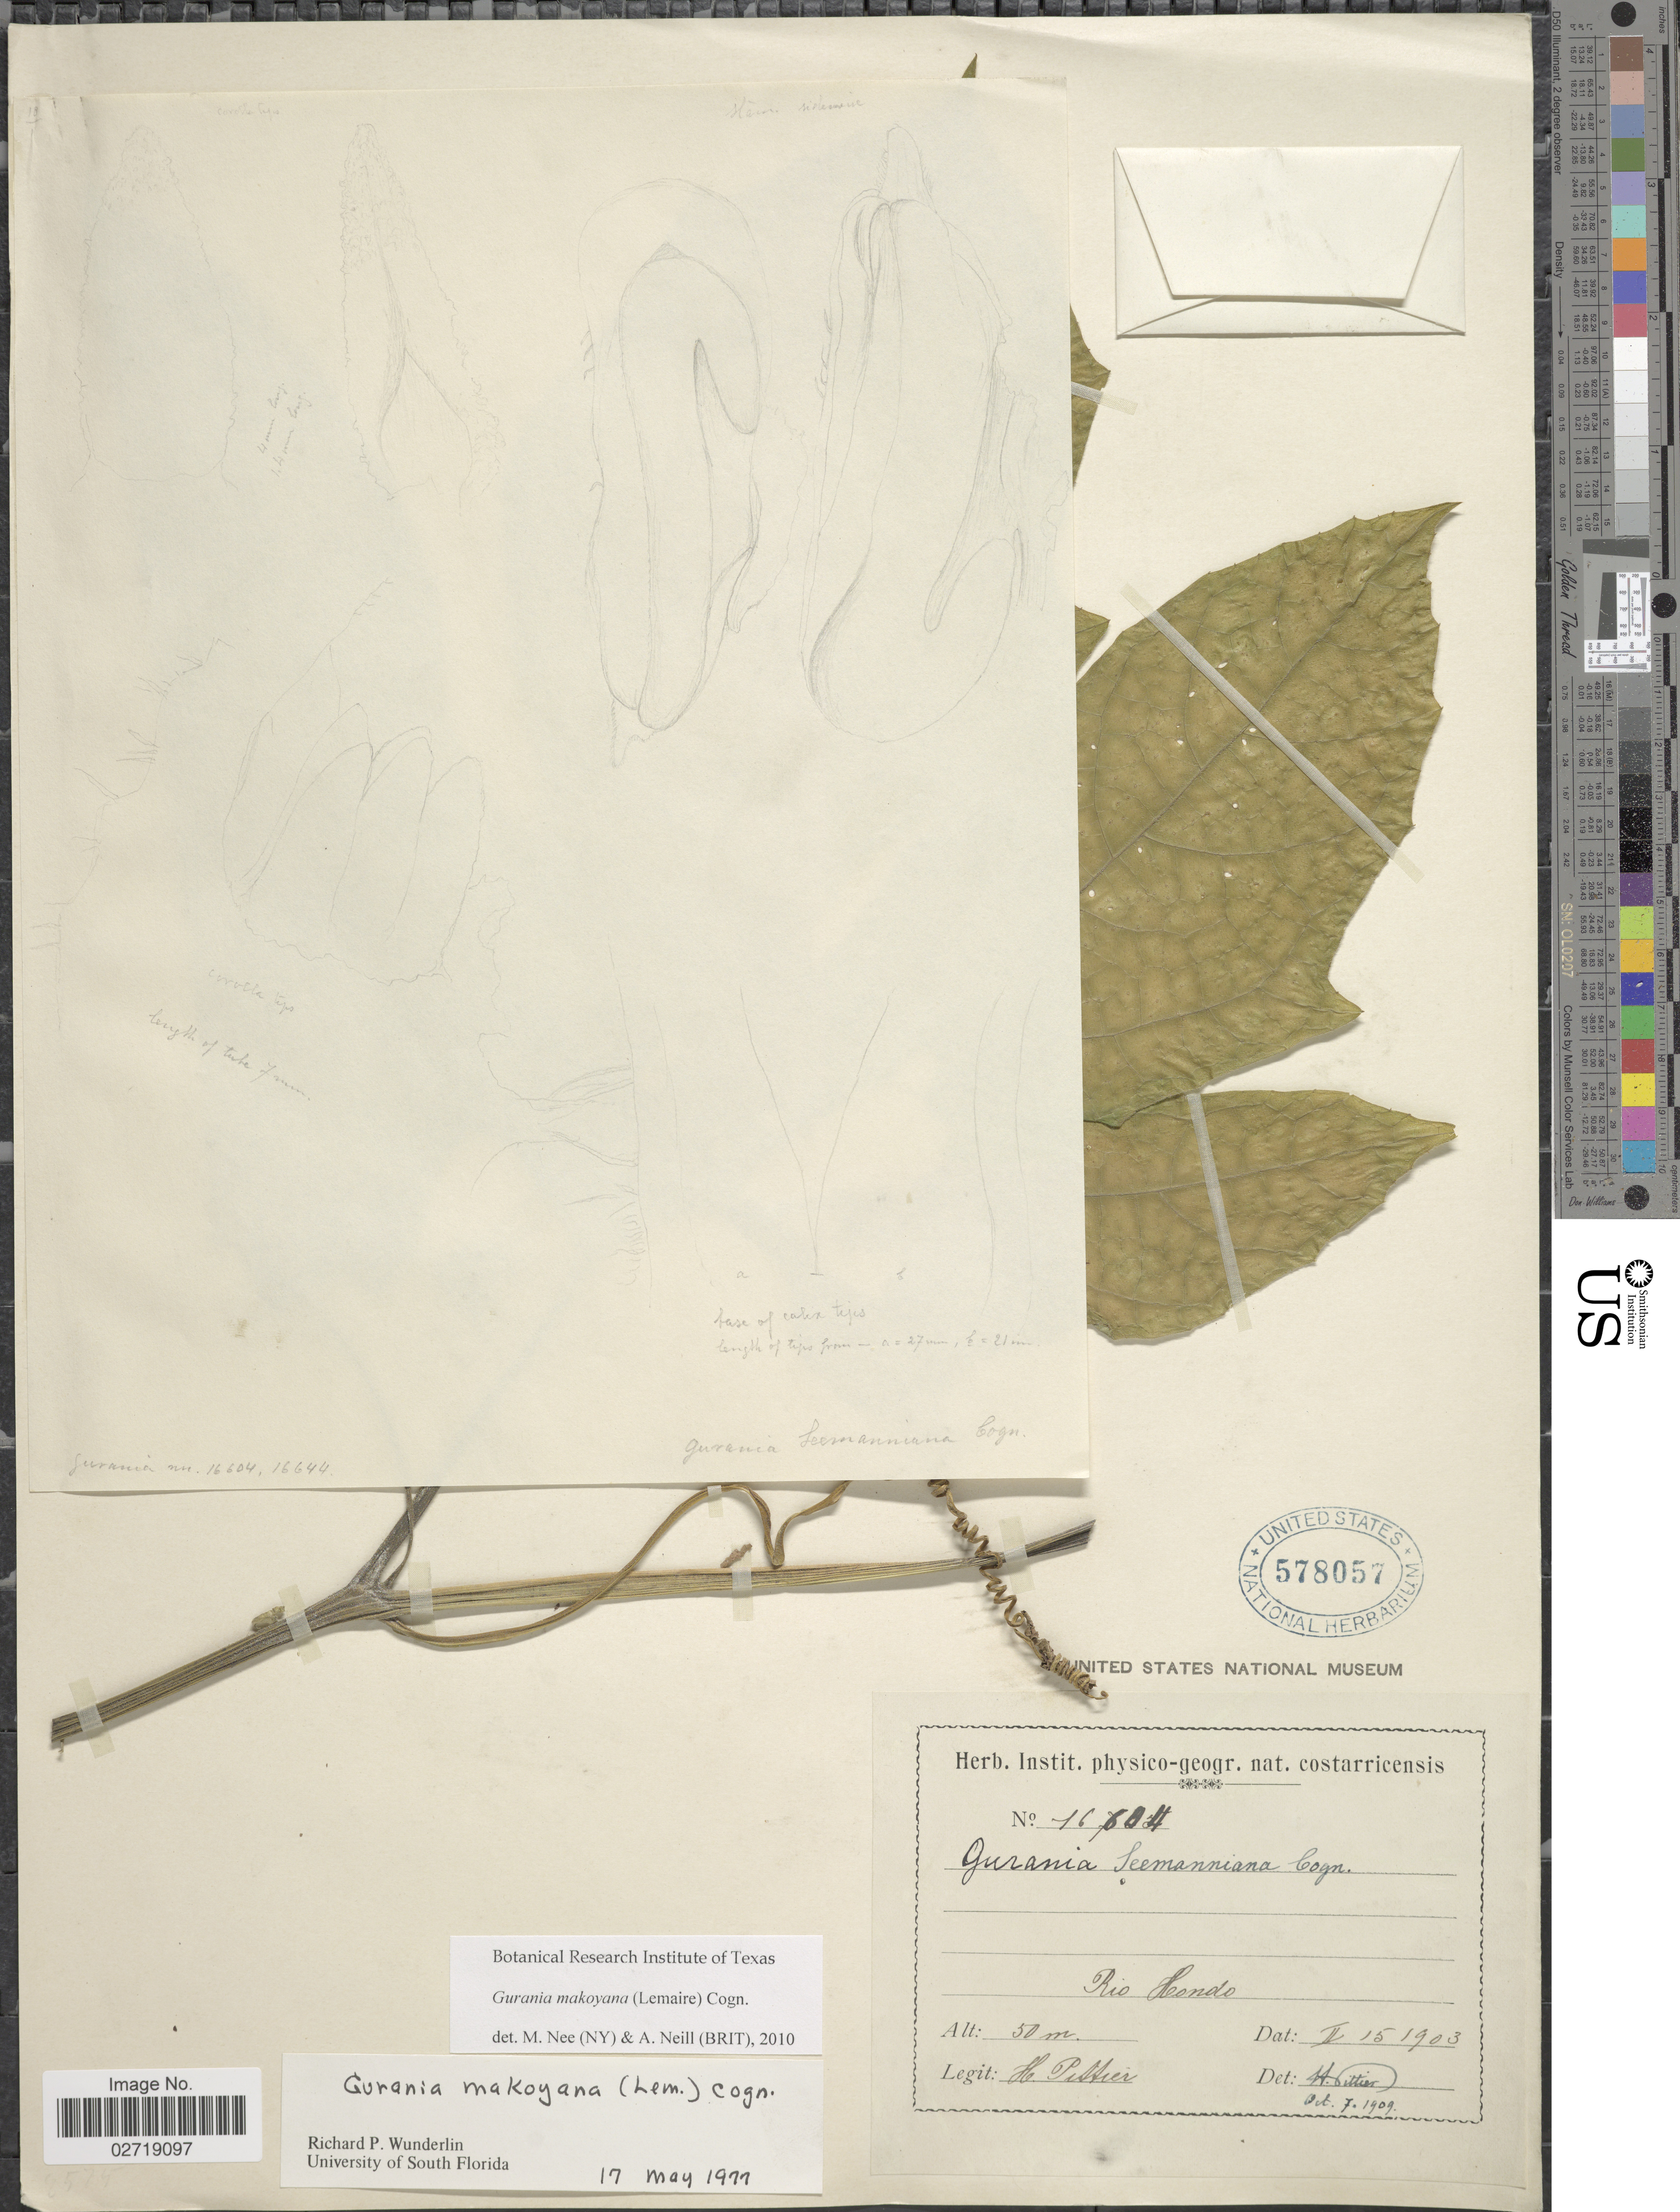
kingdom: Plantae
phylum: Tracheophyta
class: Magnoliopsida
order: Cucurbitales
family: Cucurbitaceae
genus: Gurania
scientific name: Gurania makoyana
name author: (Lem.) Cogn.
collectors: H. F. Pittier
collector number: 16604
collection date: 1903-02-15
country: Costa Rica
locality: Rio Hondo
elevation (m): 50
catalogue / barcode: US 578057